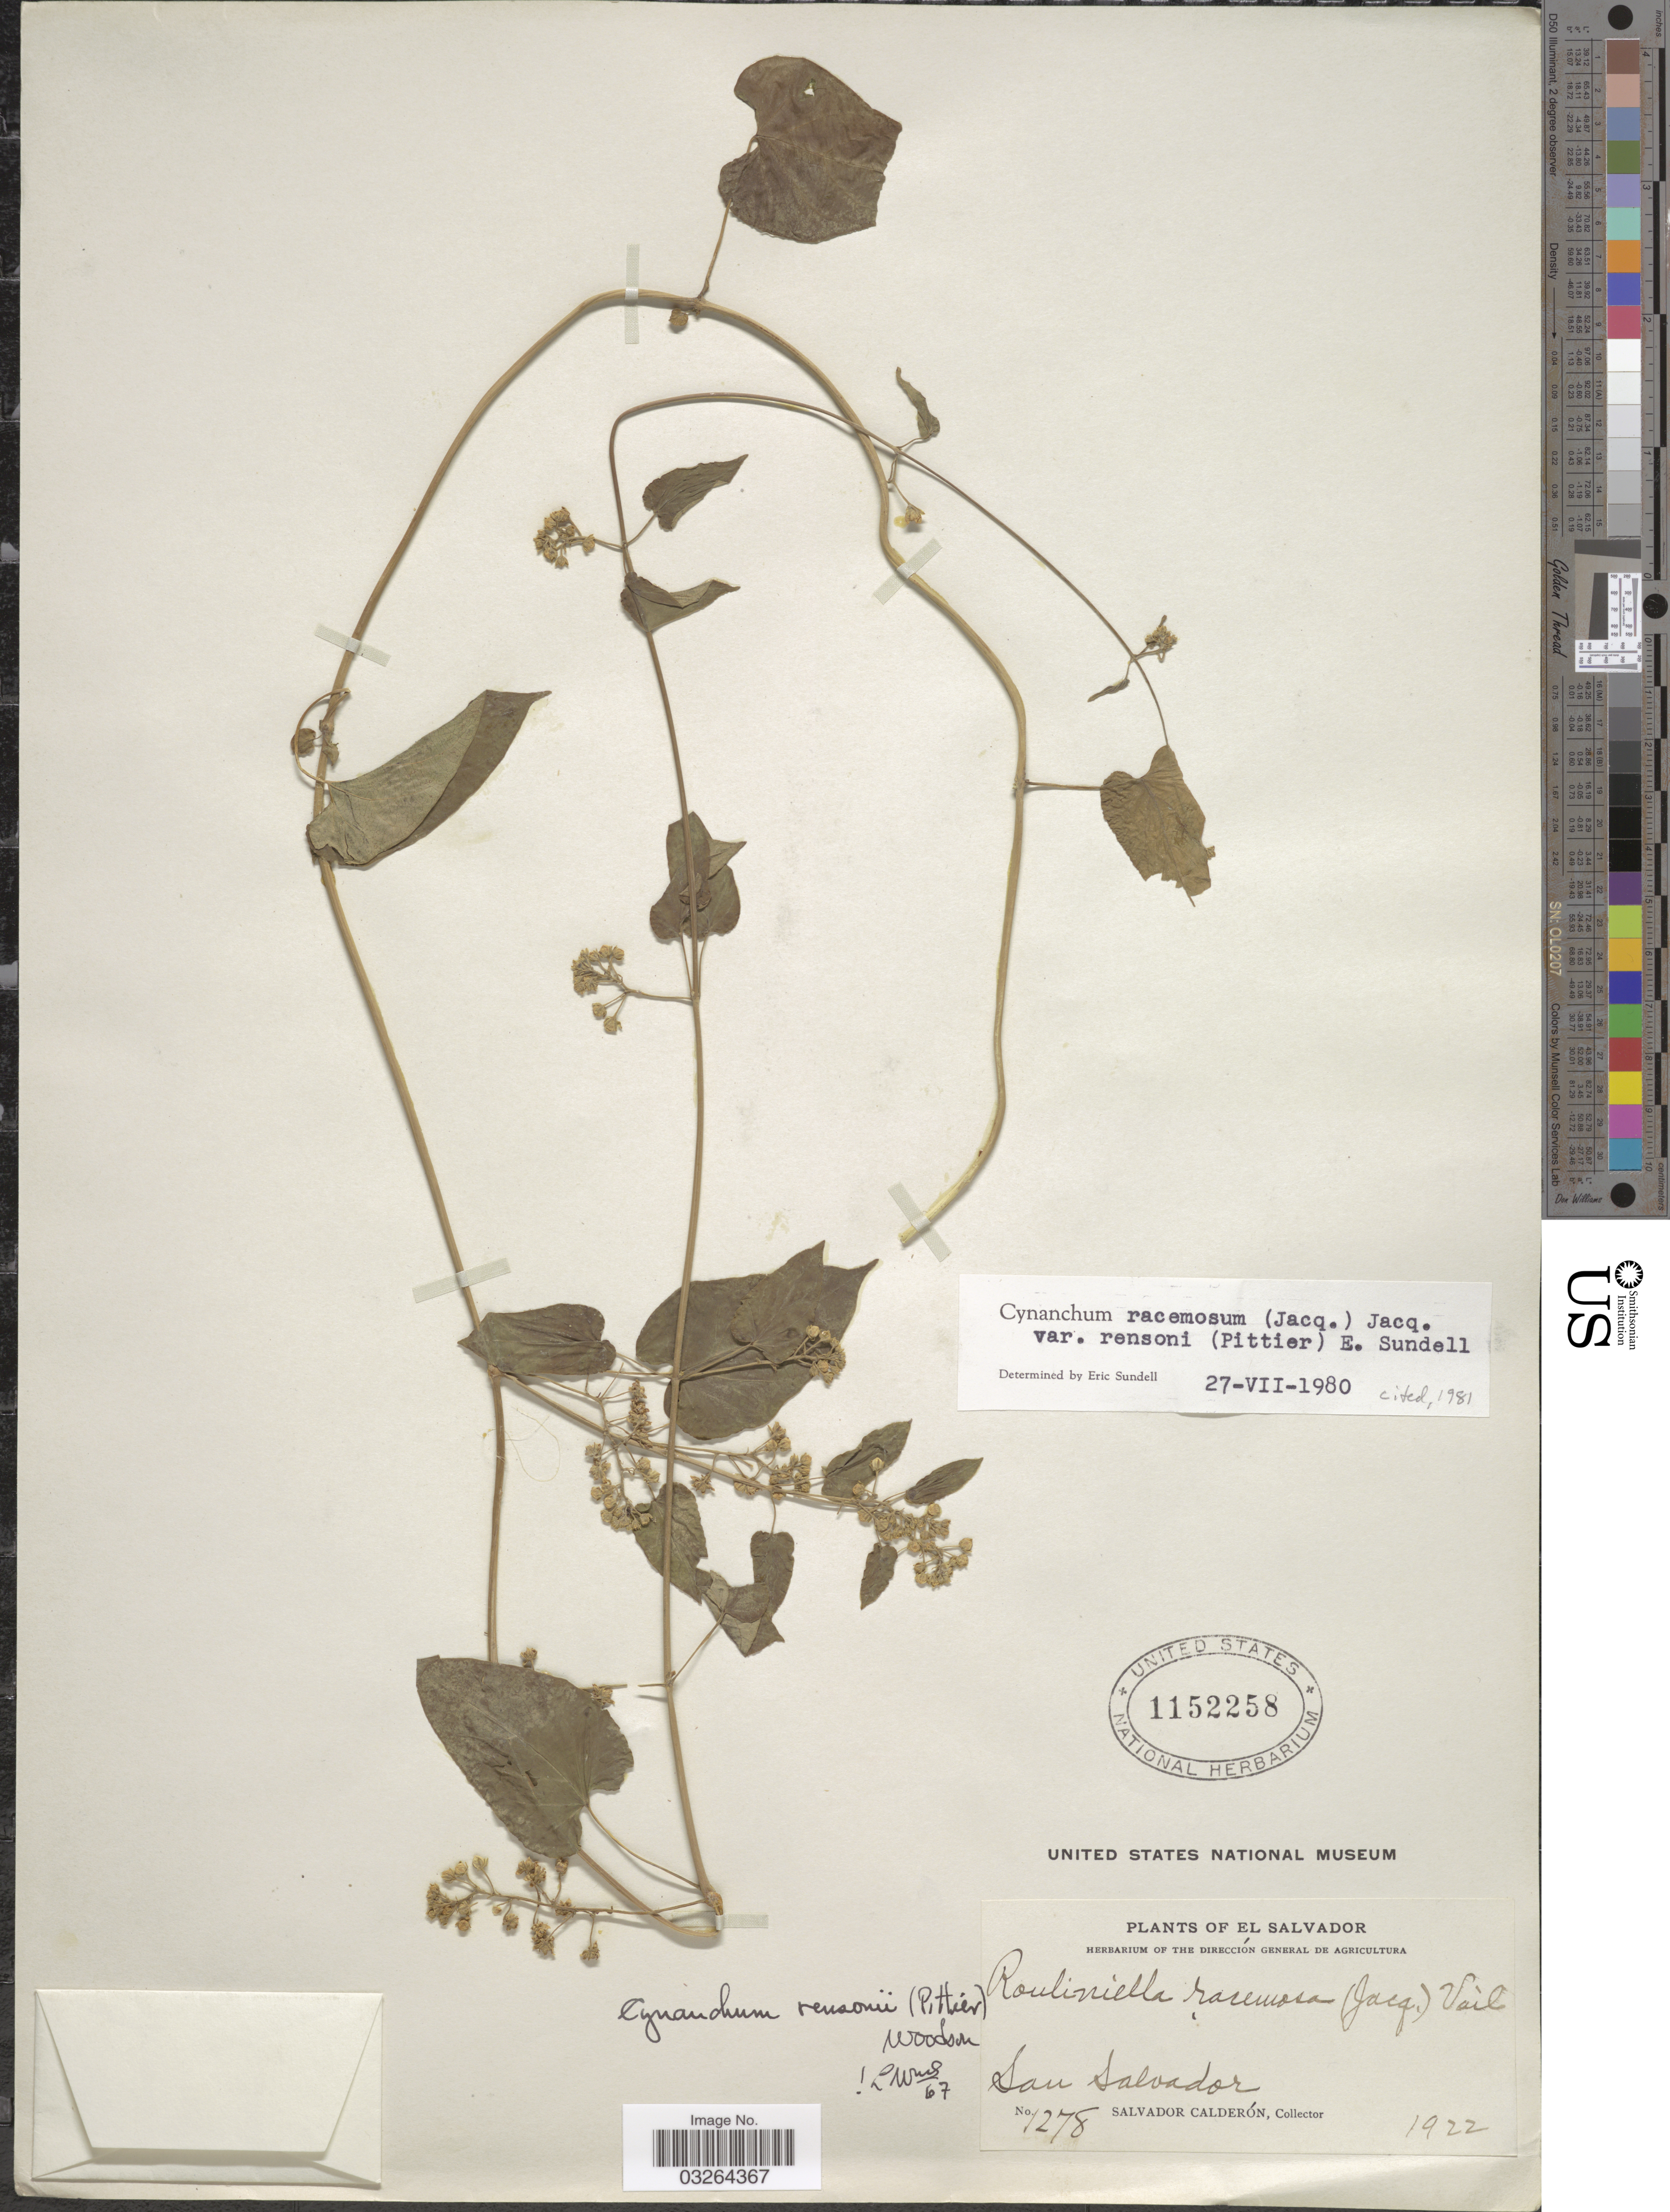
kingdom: Plantae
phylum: Tracheophyta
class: Magnoliopsida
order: Gentianales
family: Apocynaceae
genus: Cynanchum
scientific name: Cynanchum racemosum var. rensonii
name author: (Pittier) Sundell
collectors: S. Calderón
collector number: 1278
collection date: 1922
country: El Salvador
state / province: San Salvador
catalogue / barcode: US 1152258